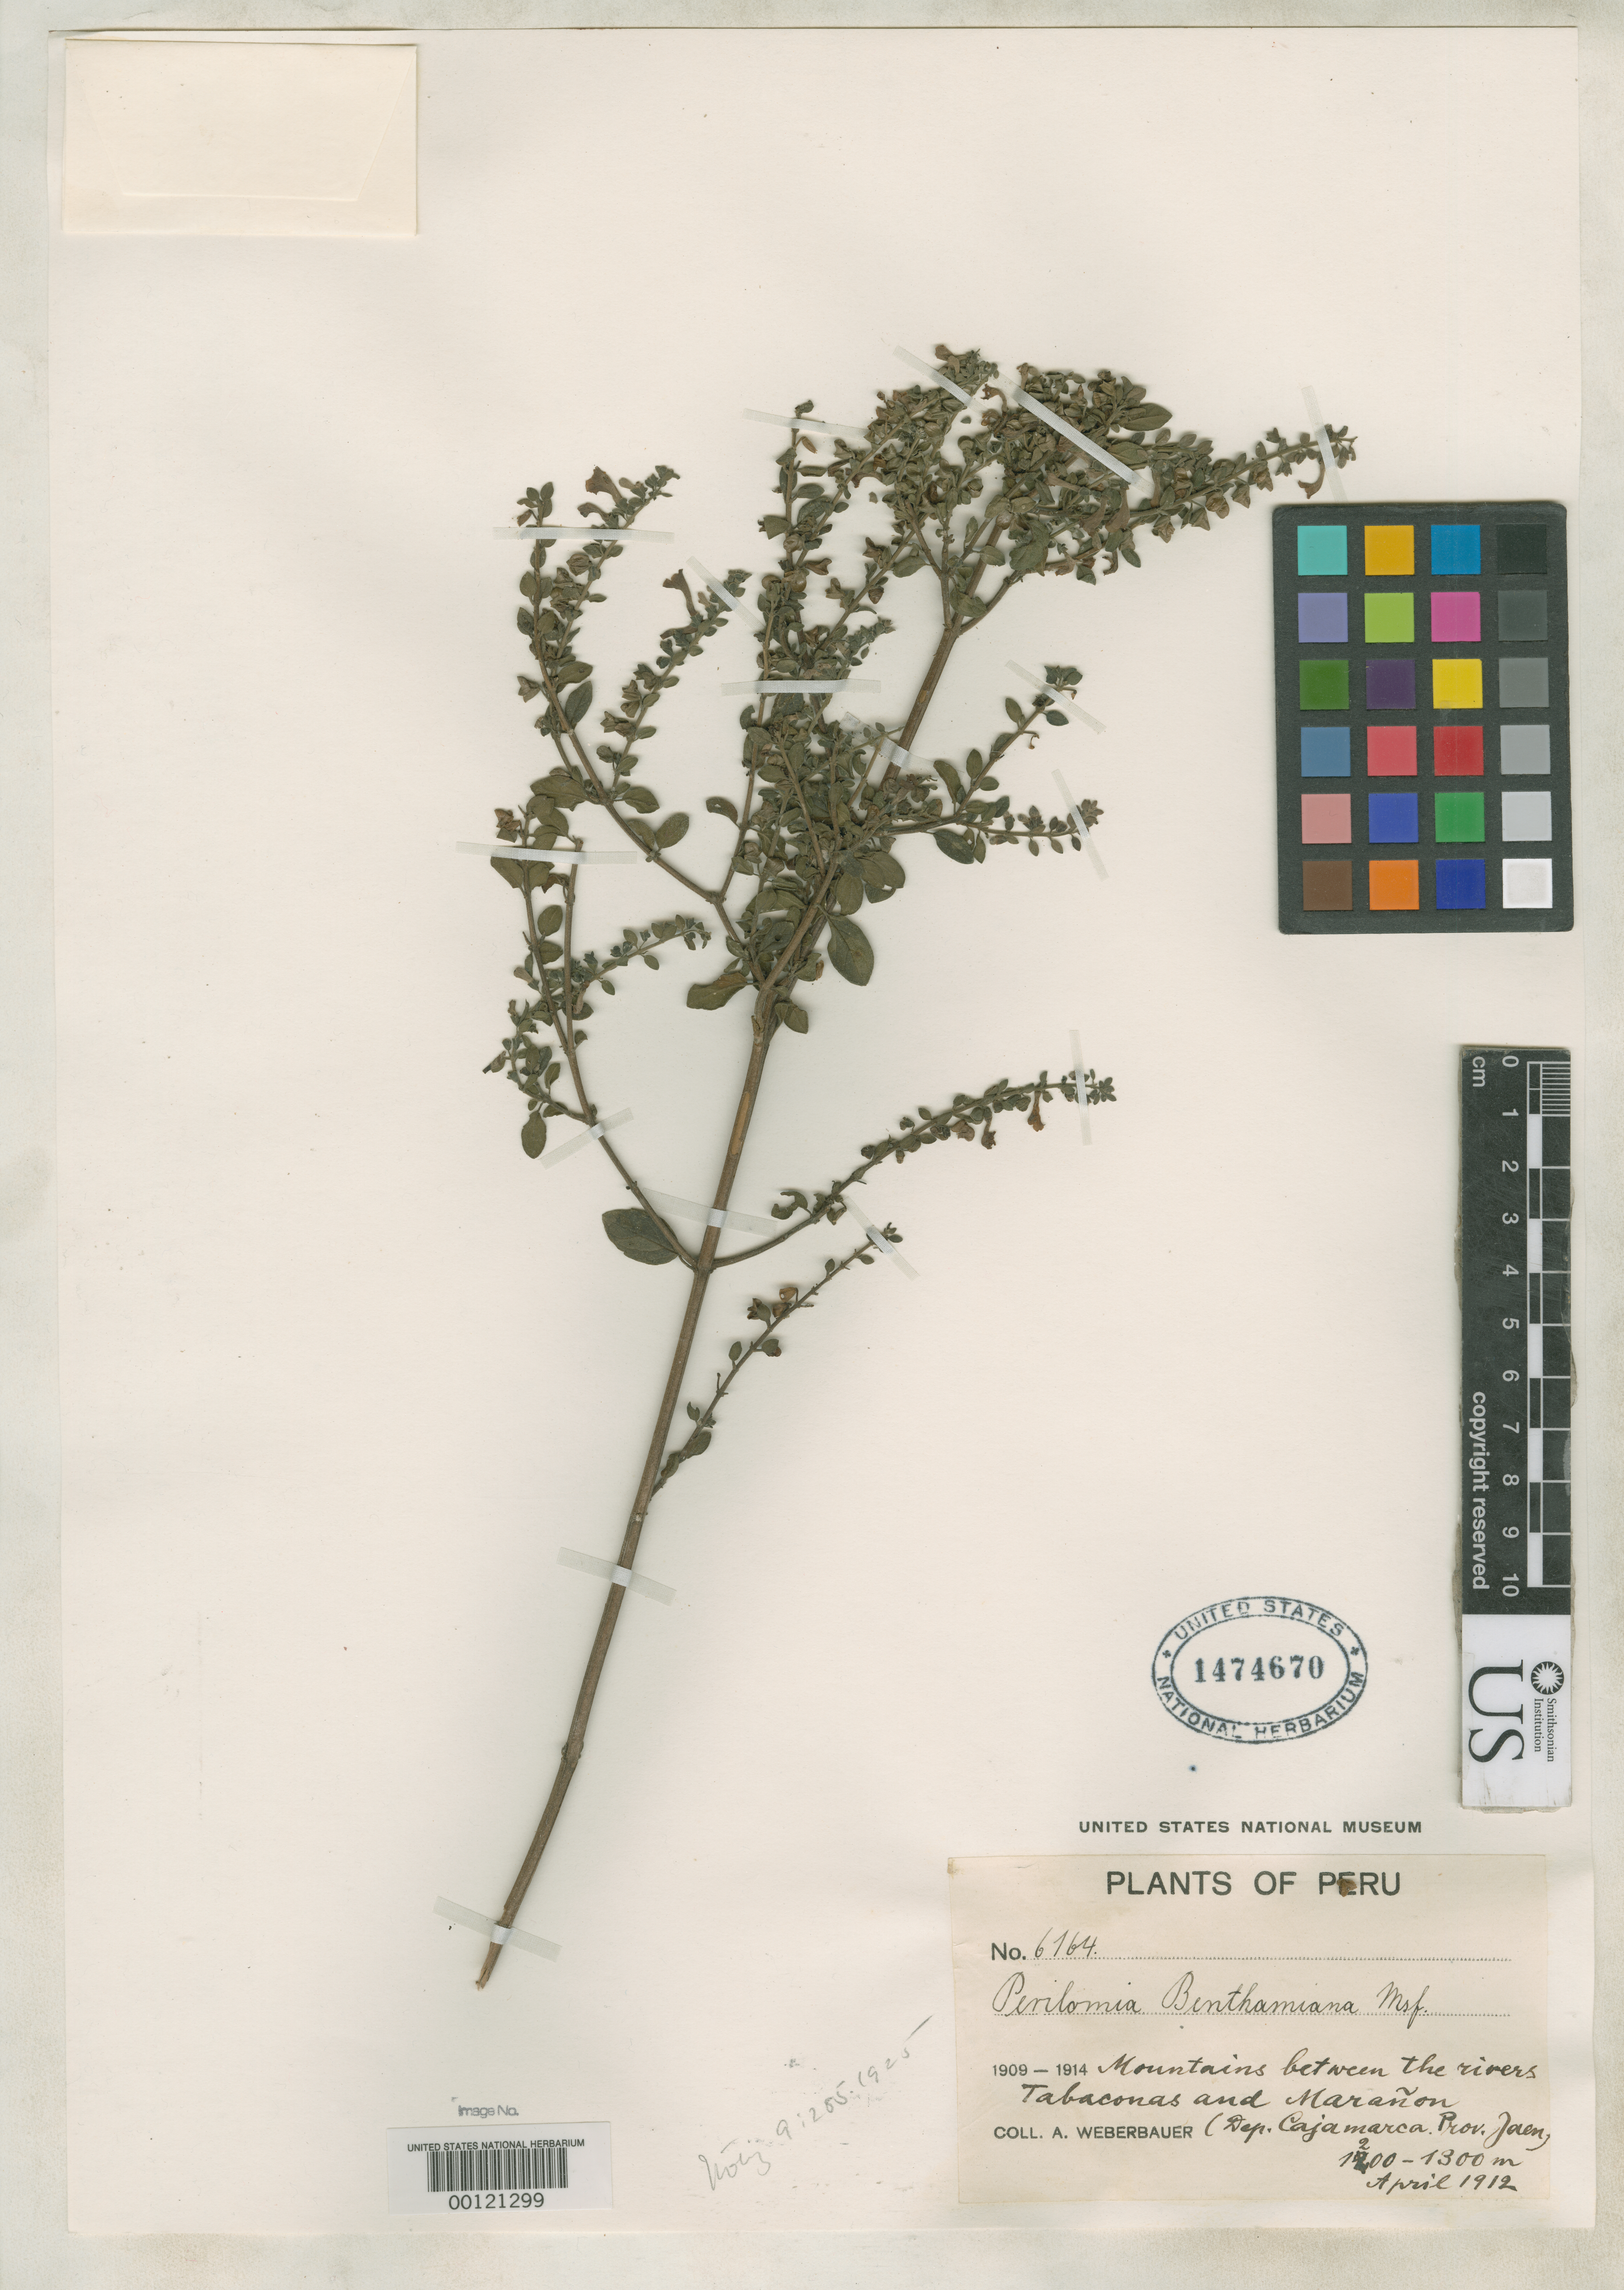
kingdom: Plantae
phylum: Tracheophyta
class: Magnoliopsida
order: Lamiales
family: Lamiaceae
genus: Perilomia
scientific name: Perilomia benthamiana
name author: Mansf.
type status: Isotype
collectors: A. Weberbauer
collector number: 6164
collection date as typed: Apr 1912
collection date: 1912-04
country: Peru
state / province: San Martín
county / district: Mariscal Cáceres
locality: Rio Huallaga, margen Derecha del; Balsa Probana; dtto. Tocache Nuevo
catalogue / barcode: US 1474670